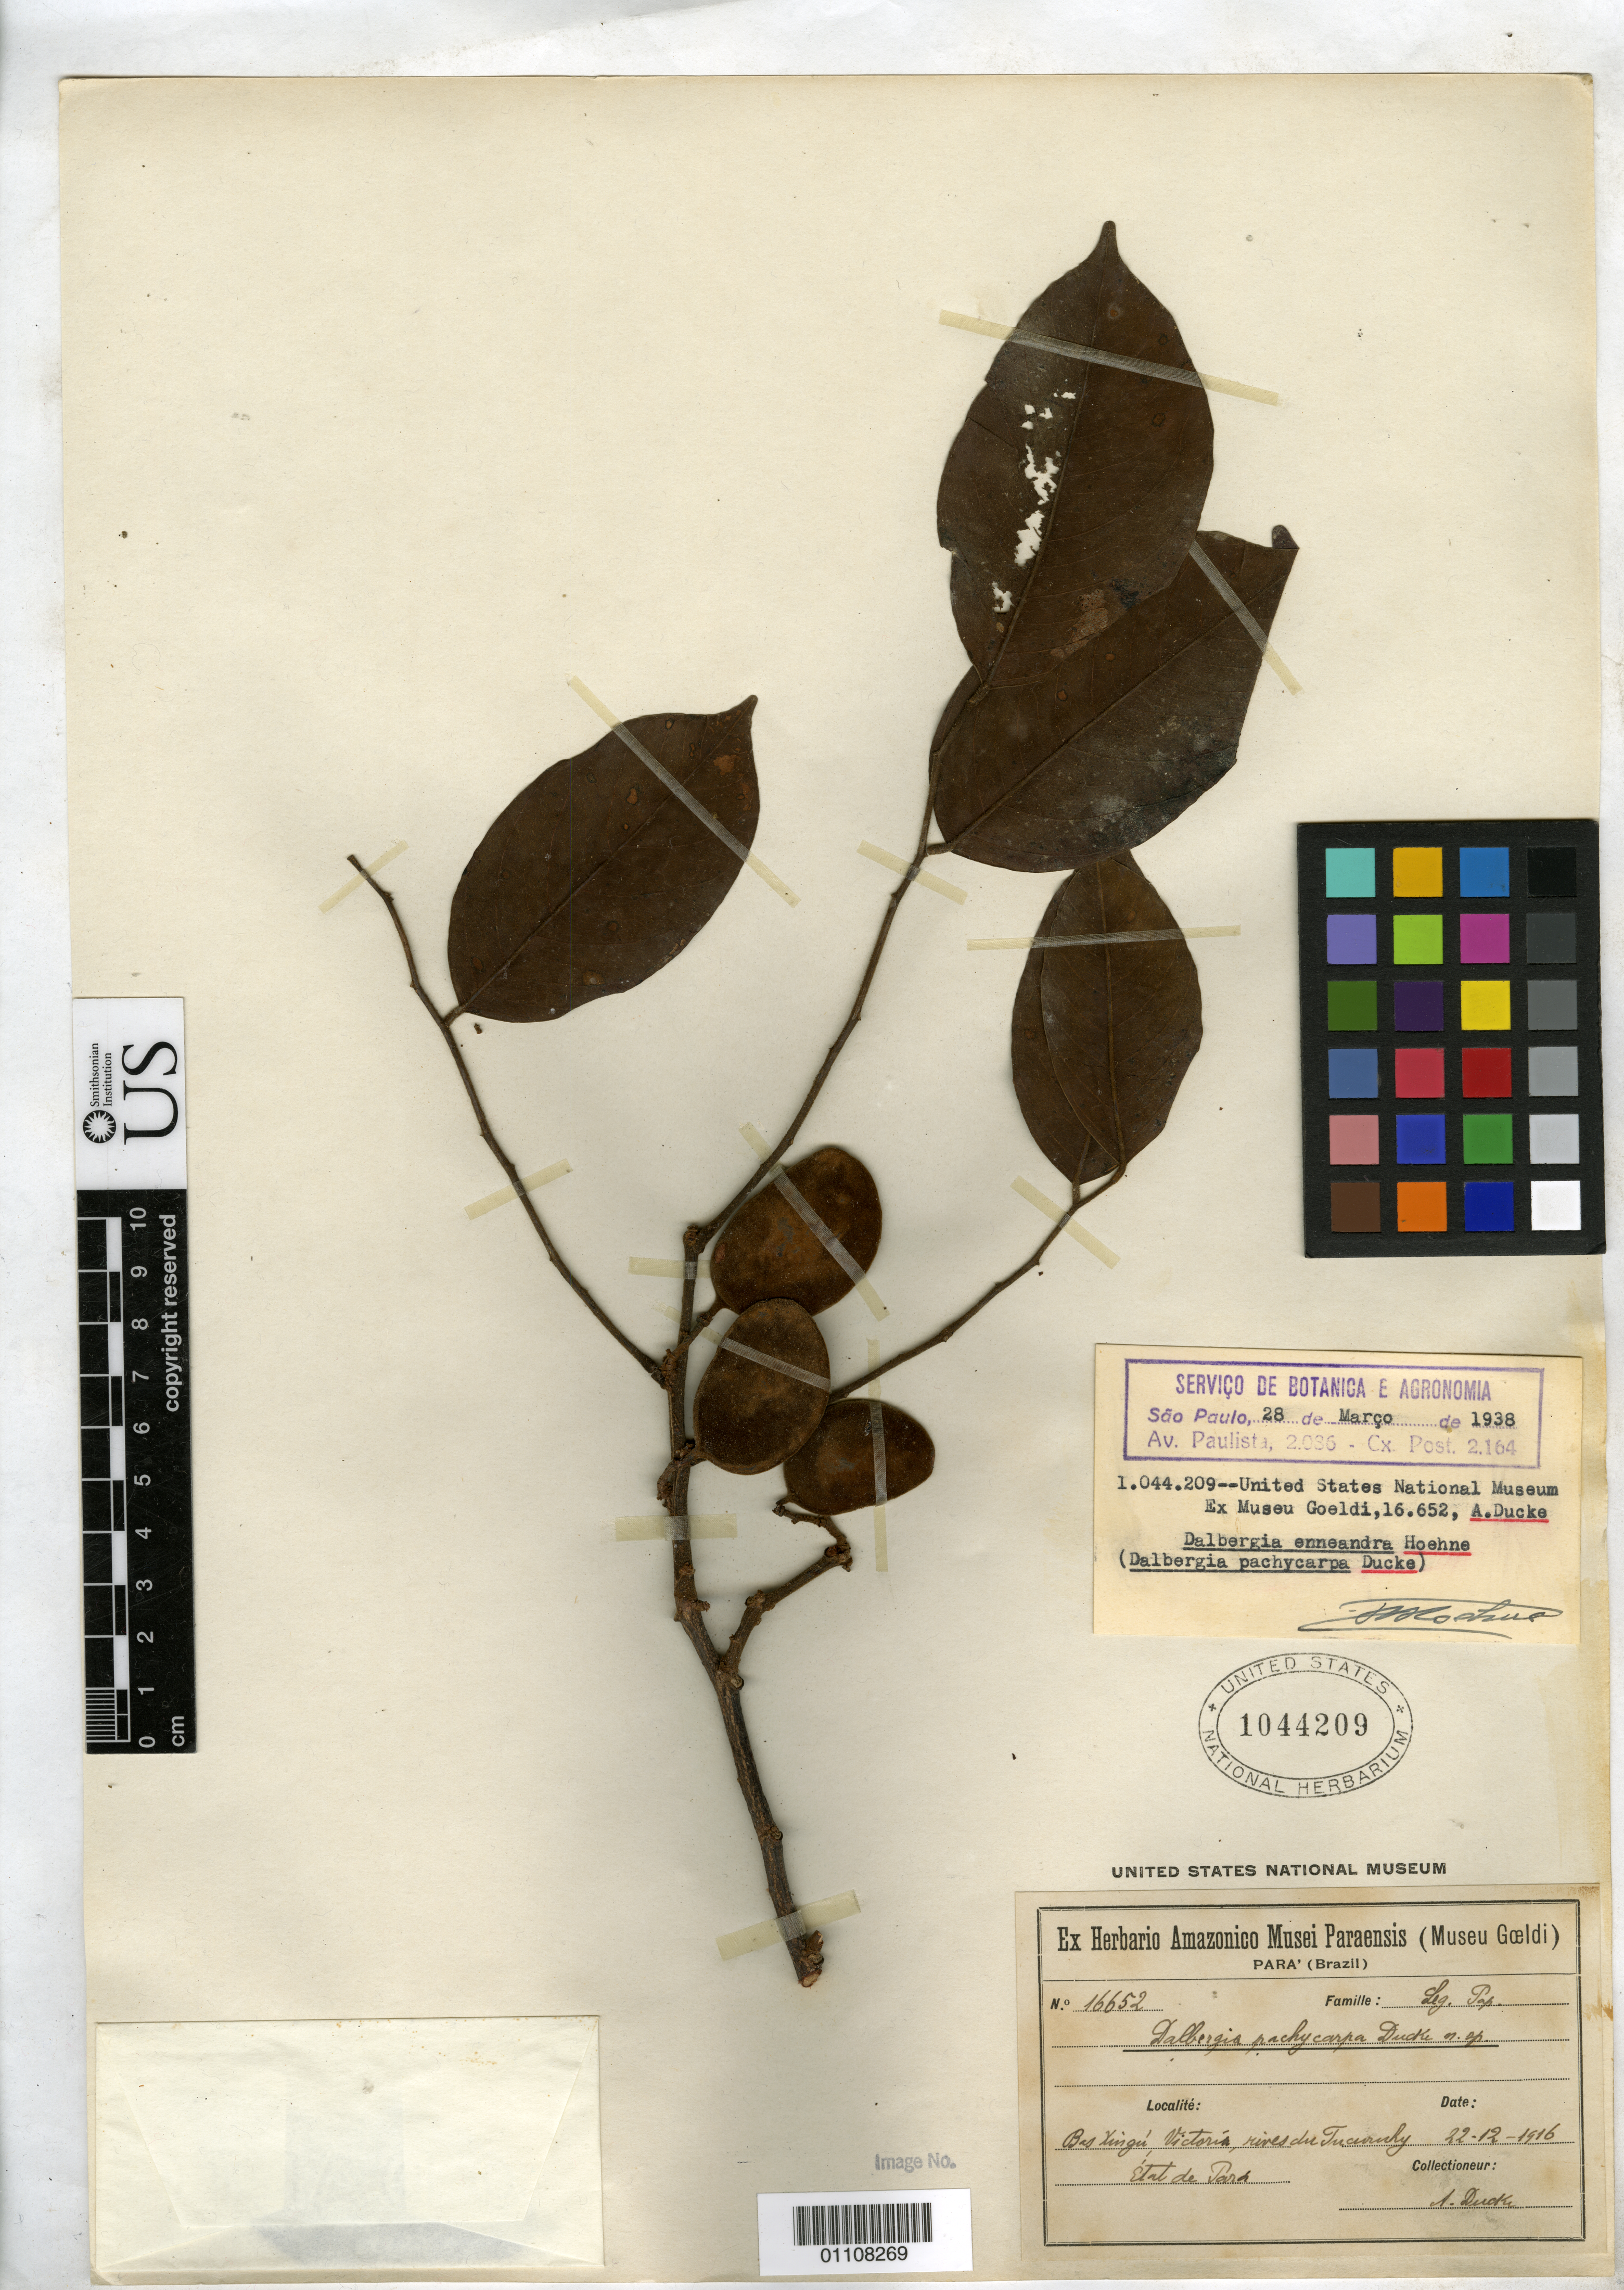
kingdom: Plantae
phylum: Tracheophyta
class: Magnoliopsida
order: Fabales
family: Fabaceae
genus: Dalbergia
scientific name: Dalbergia pachycarpa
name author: Ducke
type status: Syntype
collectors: A. Ducke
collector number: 16652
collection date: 1916-12-22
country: Brazil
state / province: Pará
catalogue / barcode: US 1044209